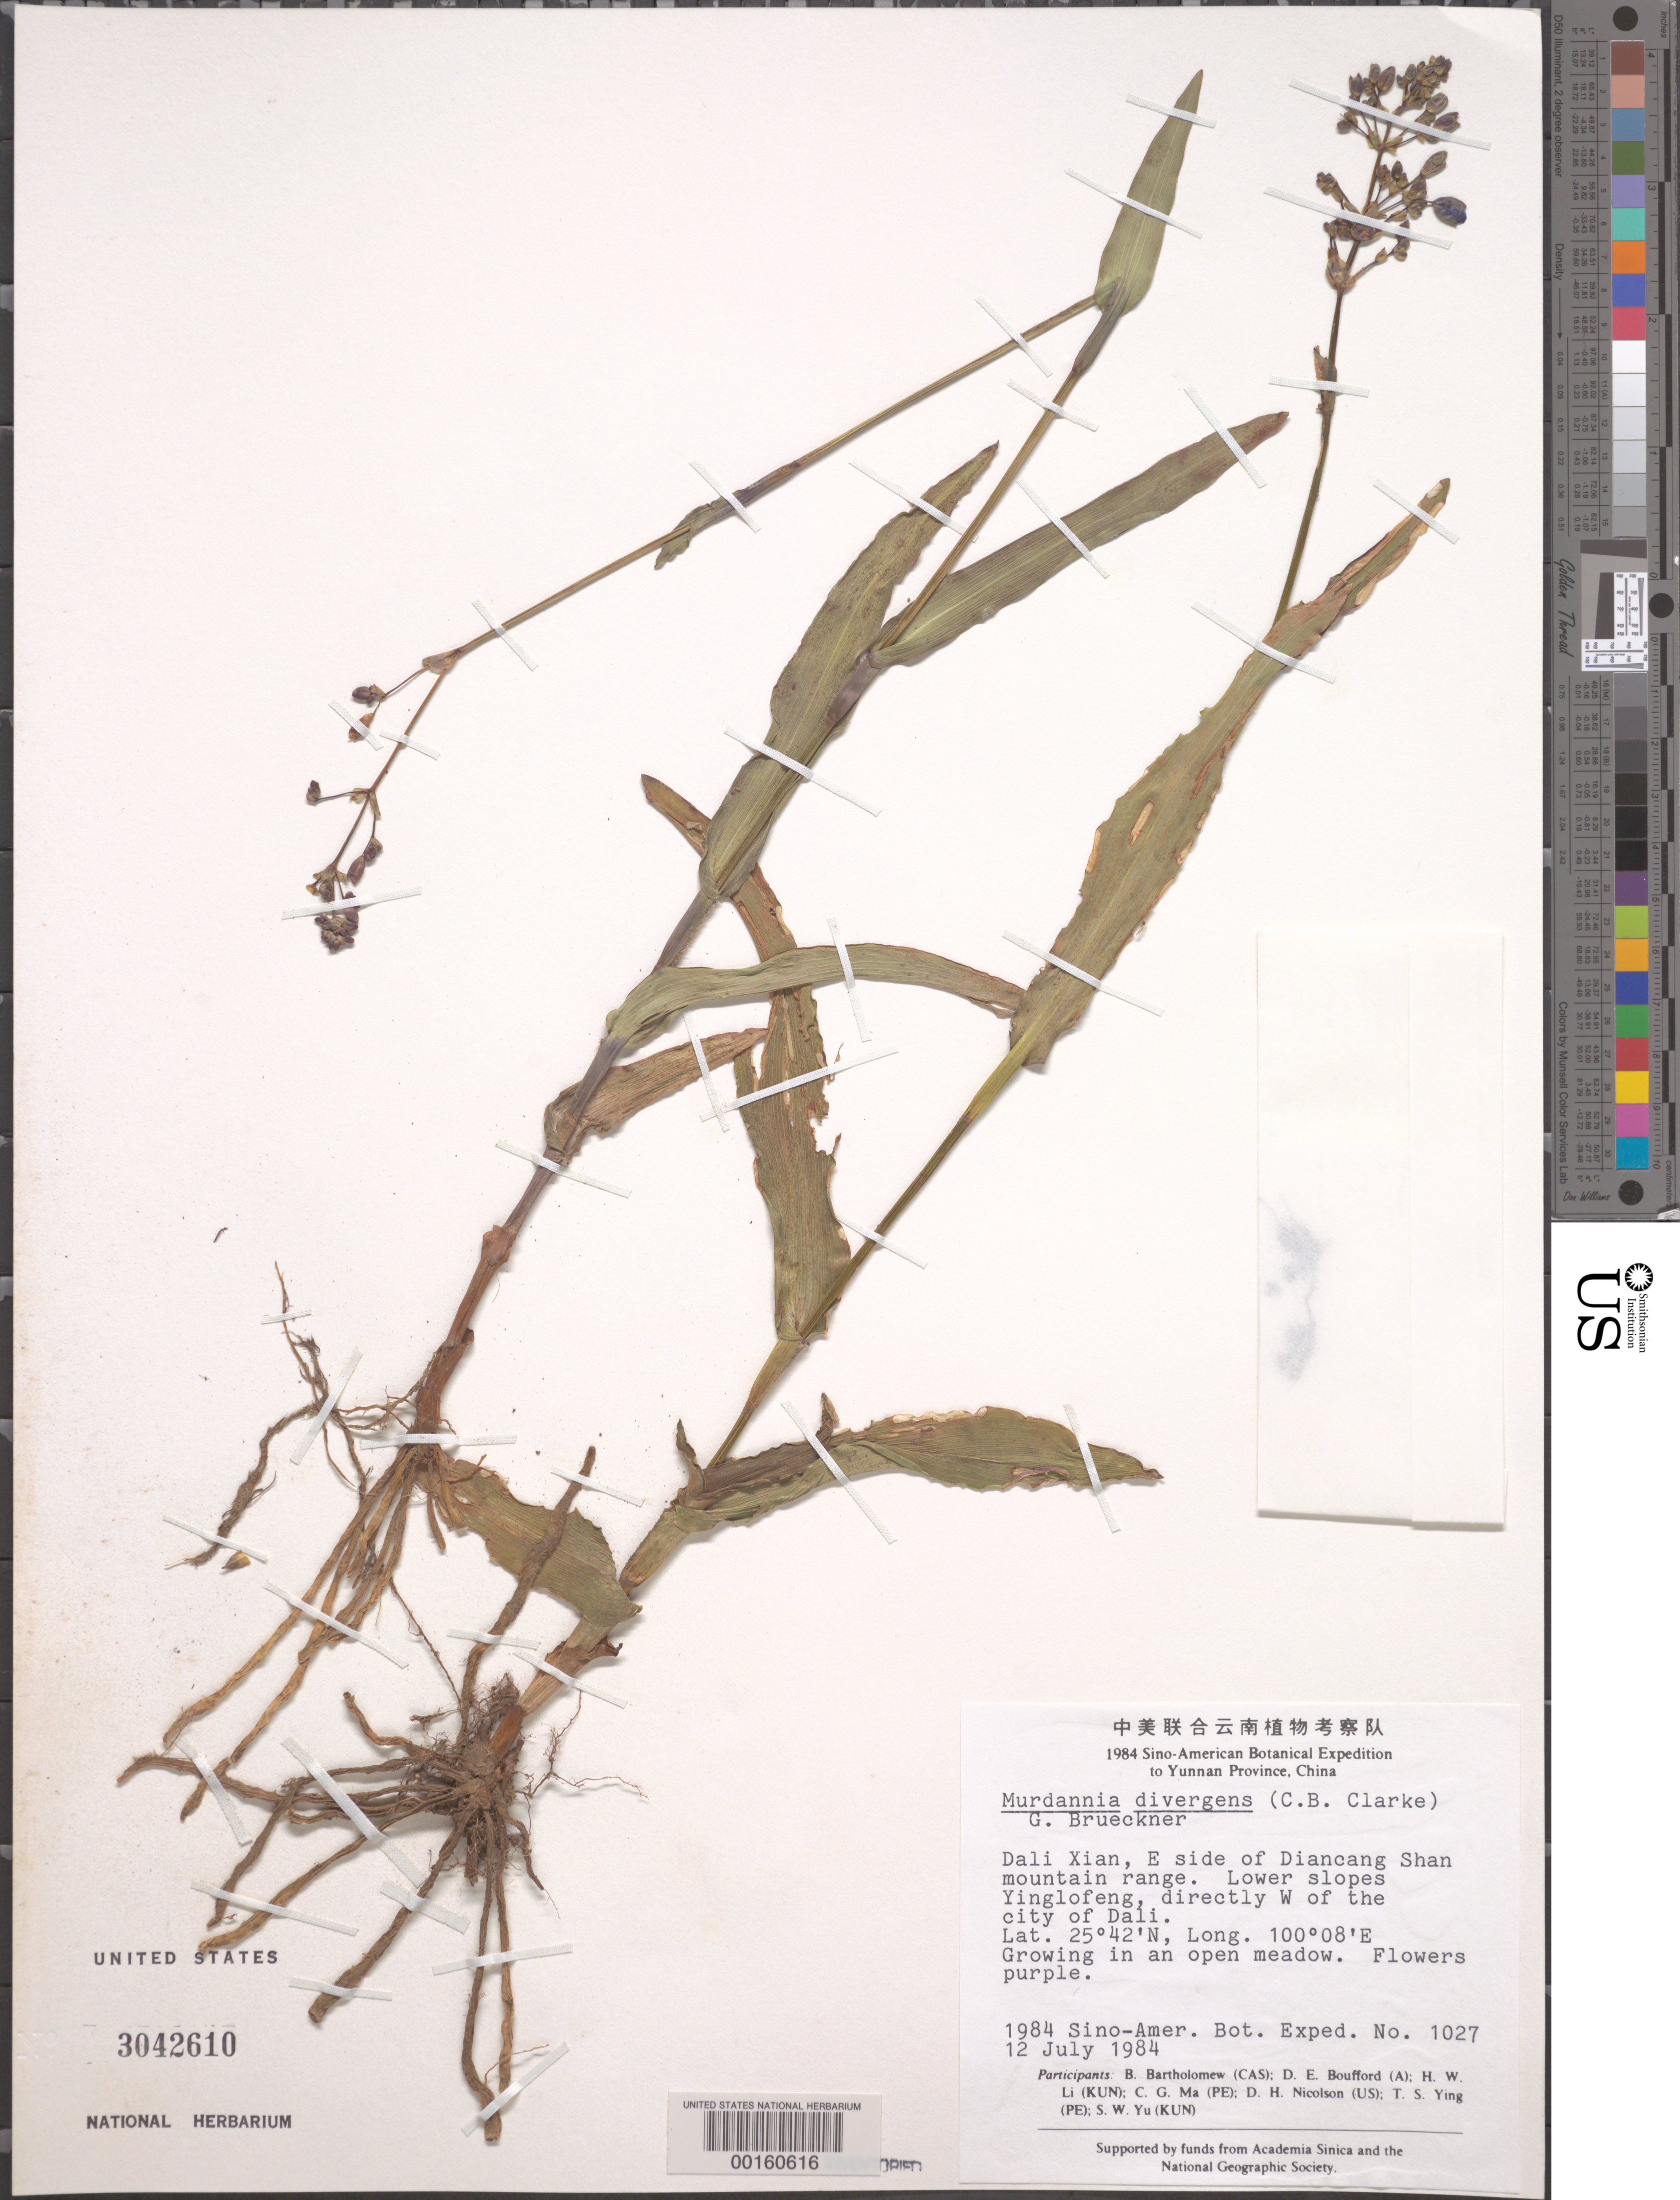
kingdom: Plantae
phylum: Tracheophyta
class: Liliopsida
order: Commelinales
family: Commelinaceae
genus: Murdannia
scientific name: Murdannia divergens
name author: (C.B. Clarke) G. Brückn.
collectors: B. M. Bartholomew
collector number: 1027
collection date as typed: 12 Jul 1984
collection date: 1984-07-12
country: China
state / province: Yunnan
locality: Dali xian, e side of diancang shan mountain range; w of dali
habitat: Open meadow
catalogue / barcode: US 3042610